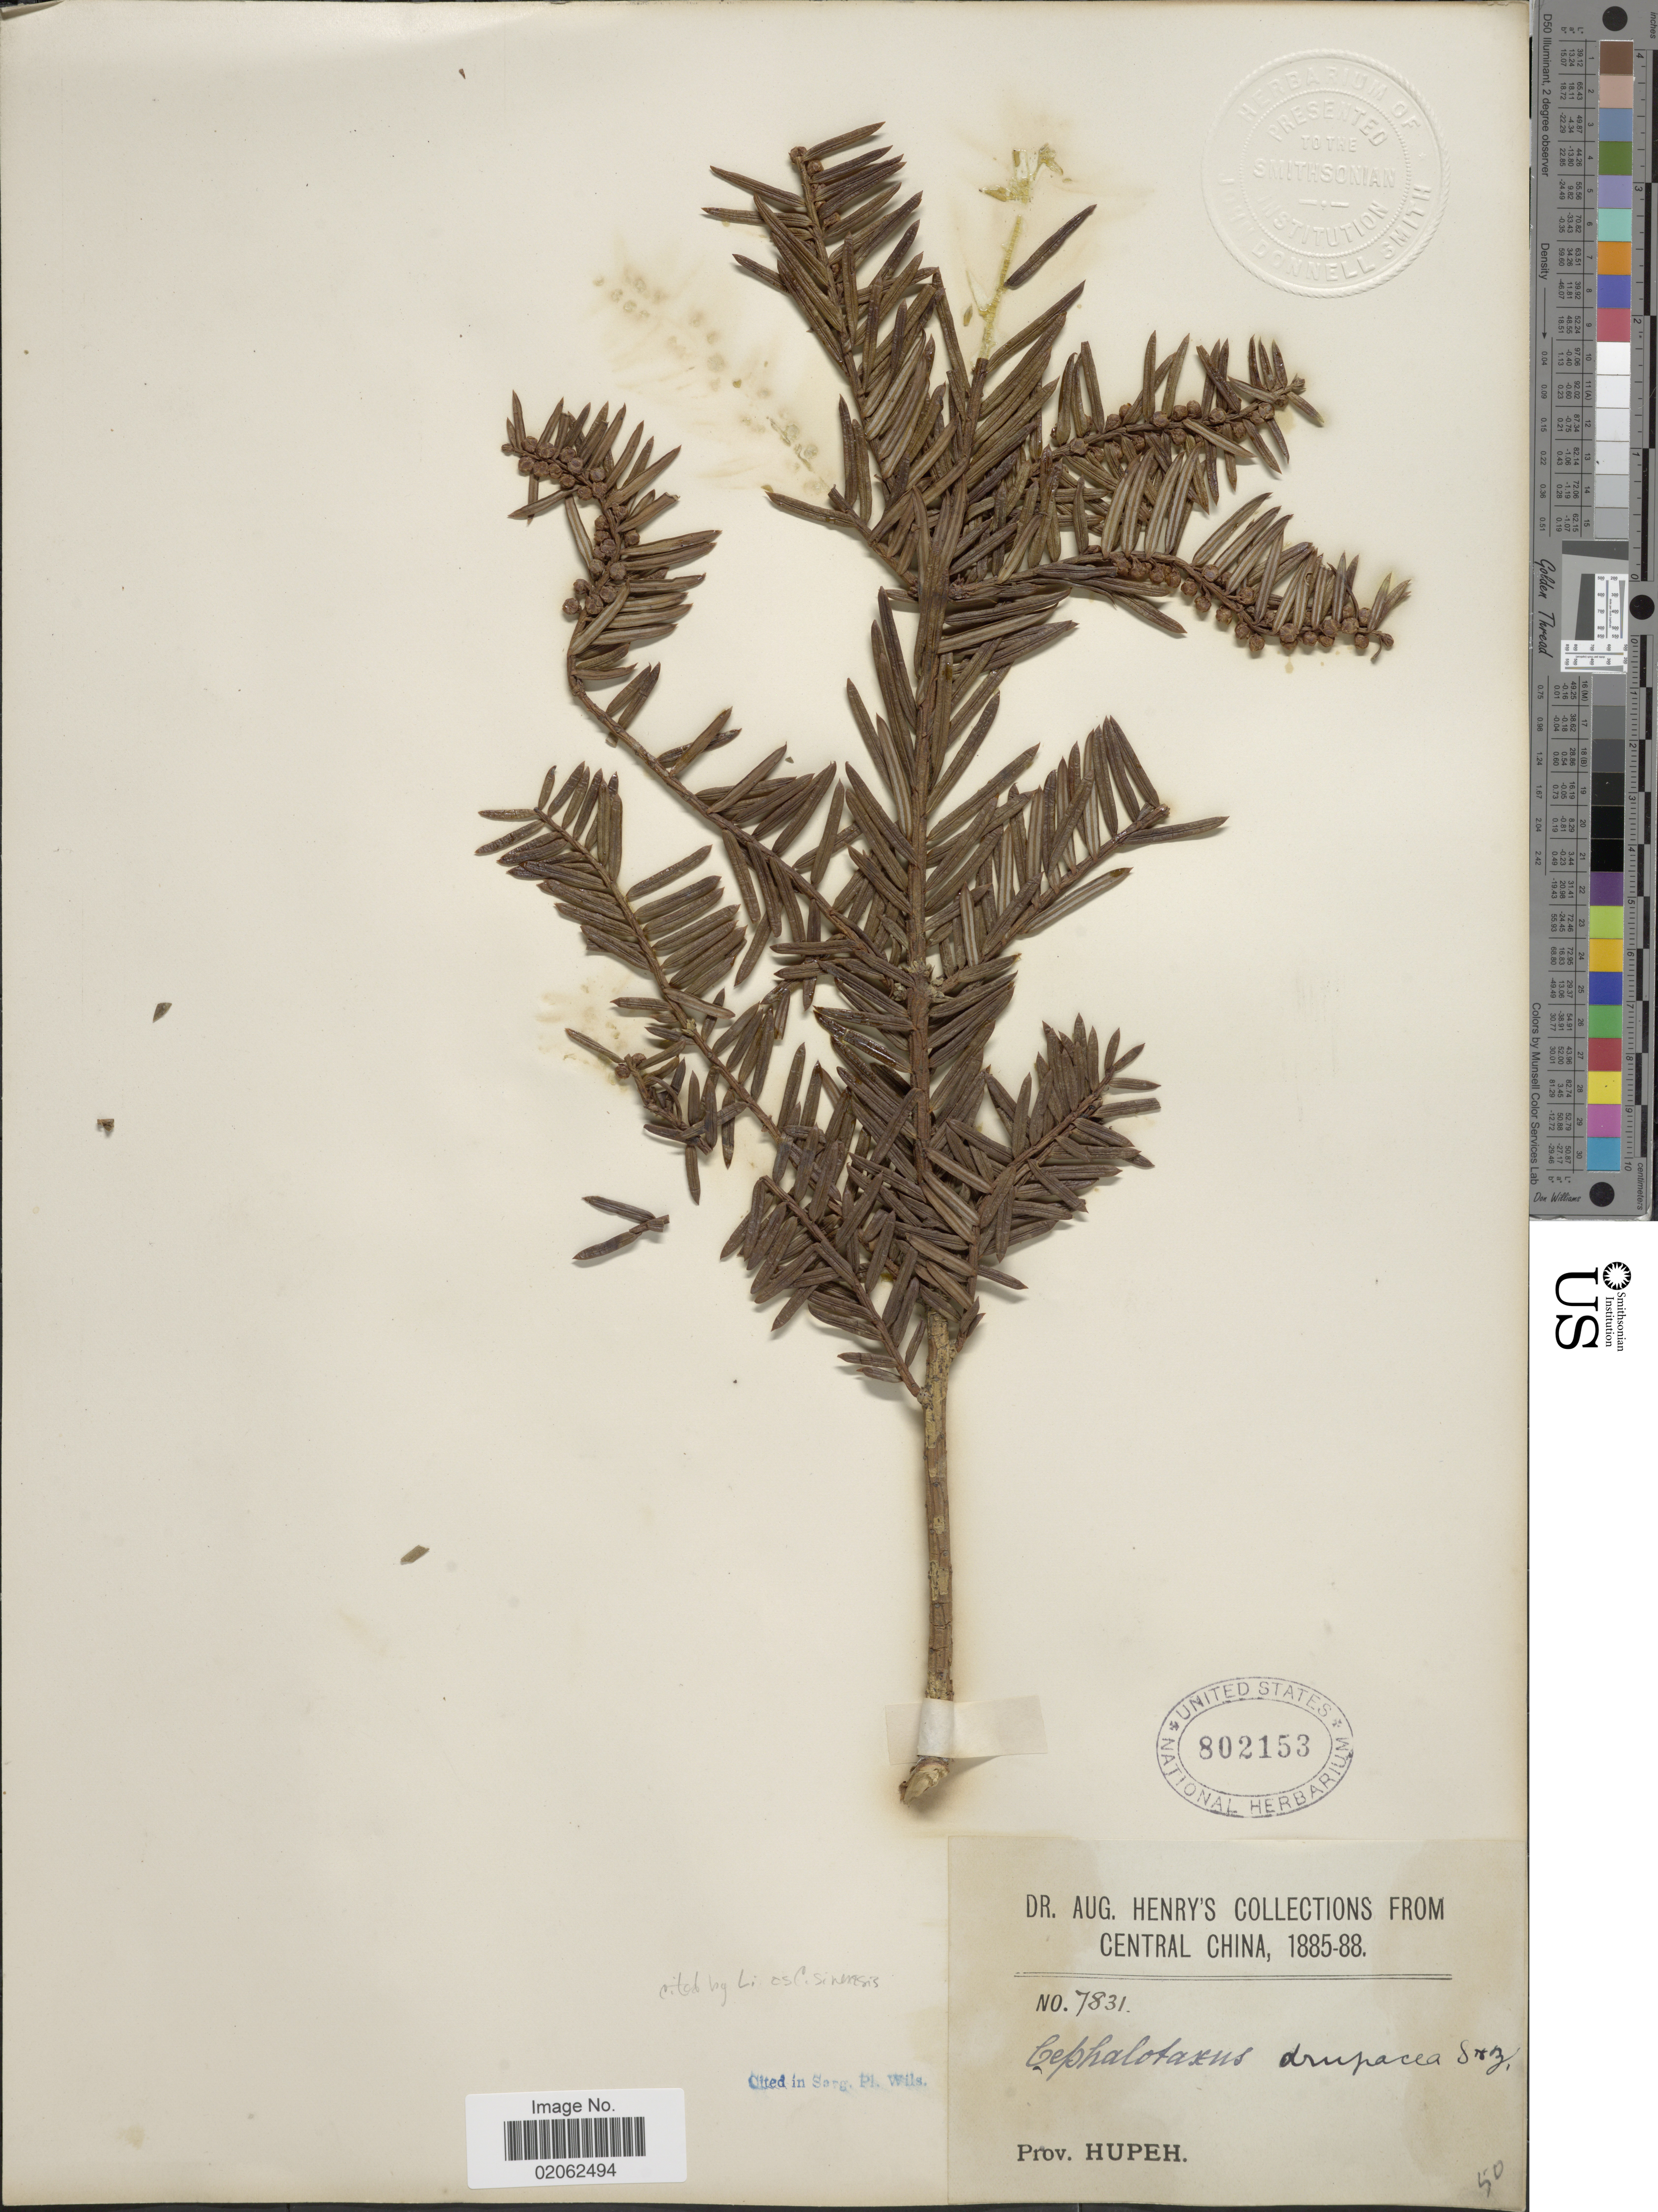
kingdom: Plantae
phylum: Tracheophyta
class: Pinopsida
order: Pinales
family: Cephalotaxaceae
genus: Cephalotaxus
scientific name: Cephalotaxus sinensis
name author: (H.L. Li) H.L. Li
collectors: A. Henry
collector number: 7831/50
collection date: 1885/1888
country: China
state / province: Hubei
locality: Prov. Hupeh. Central China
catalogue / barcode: US 802153